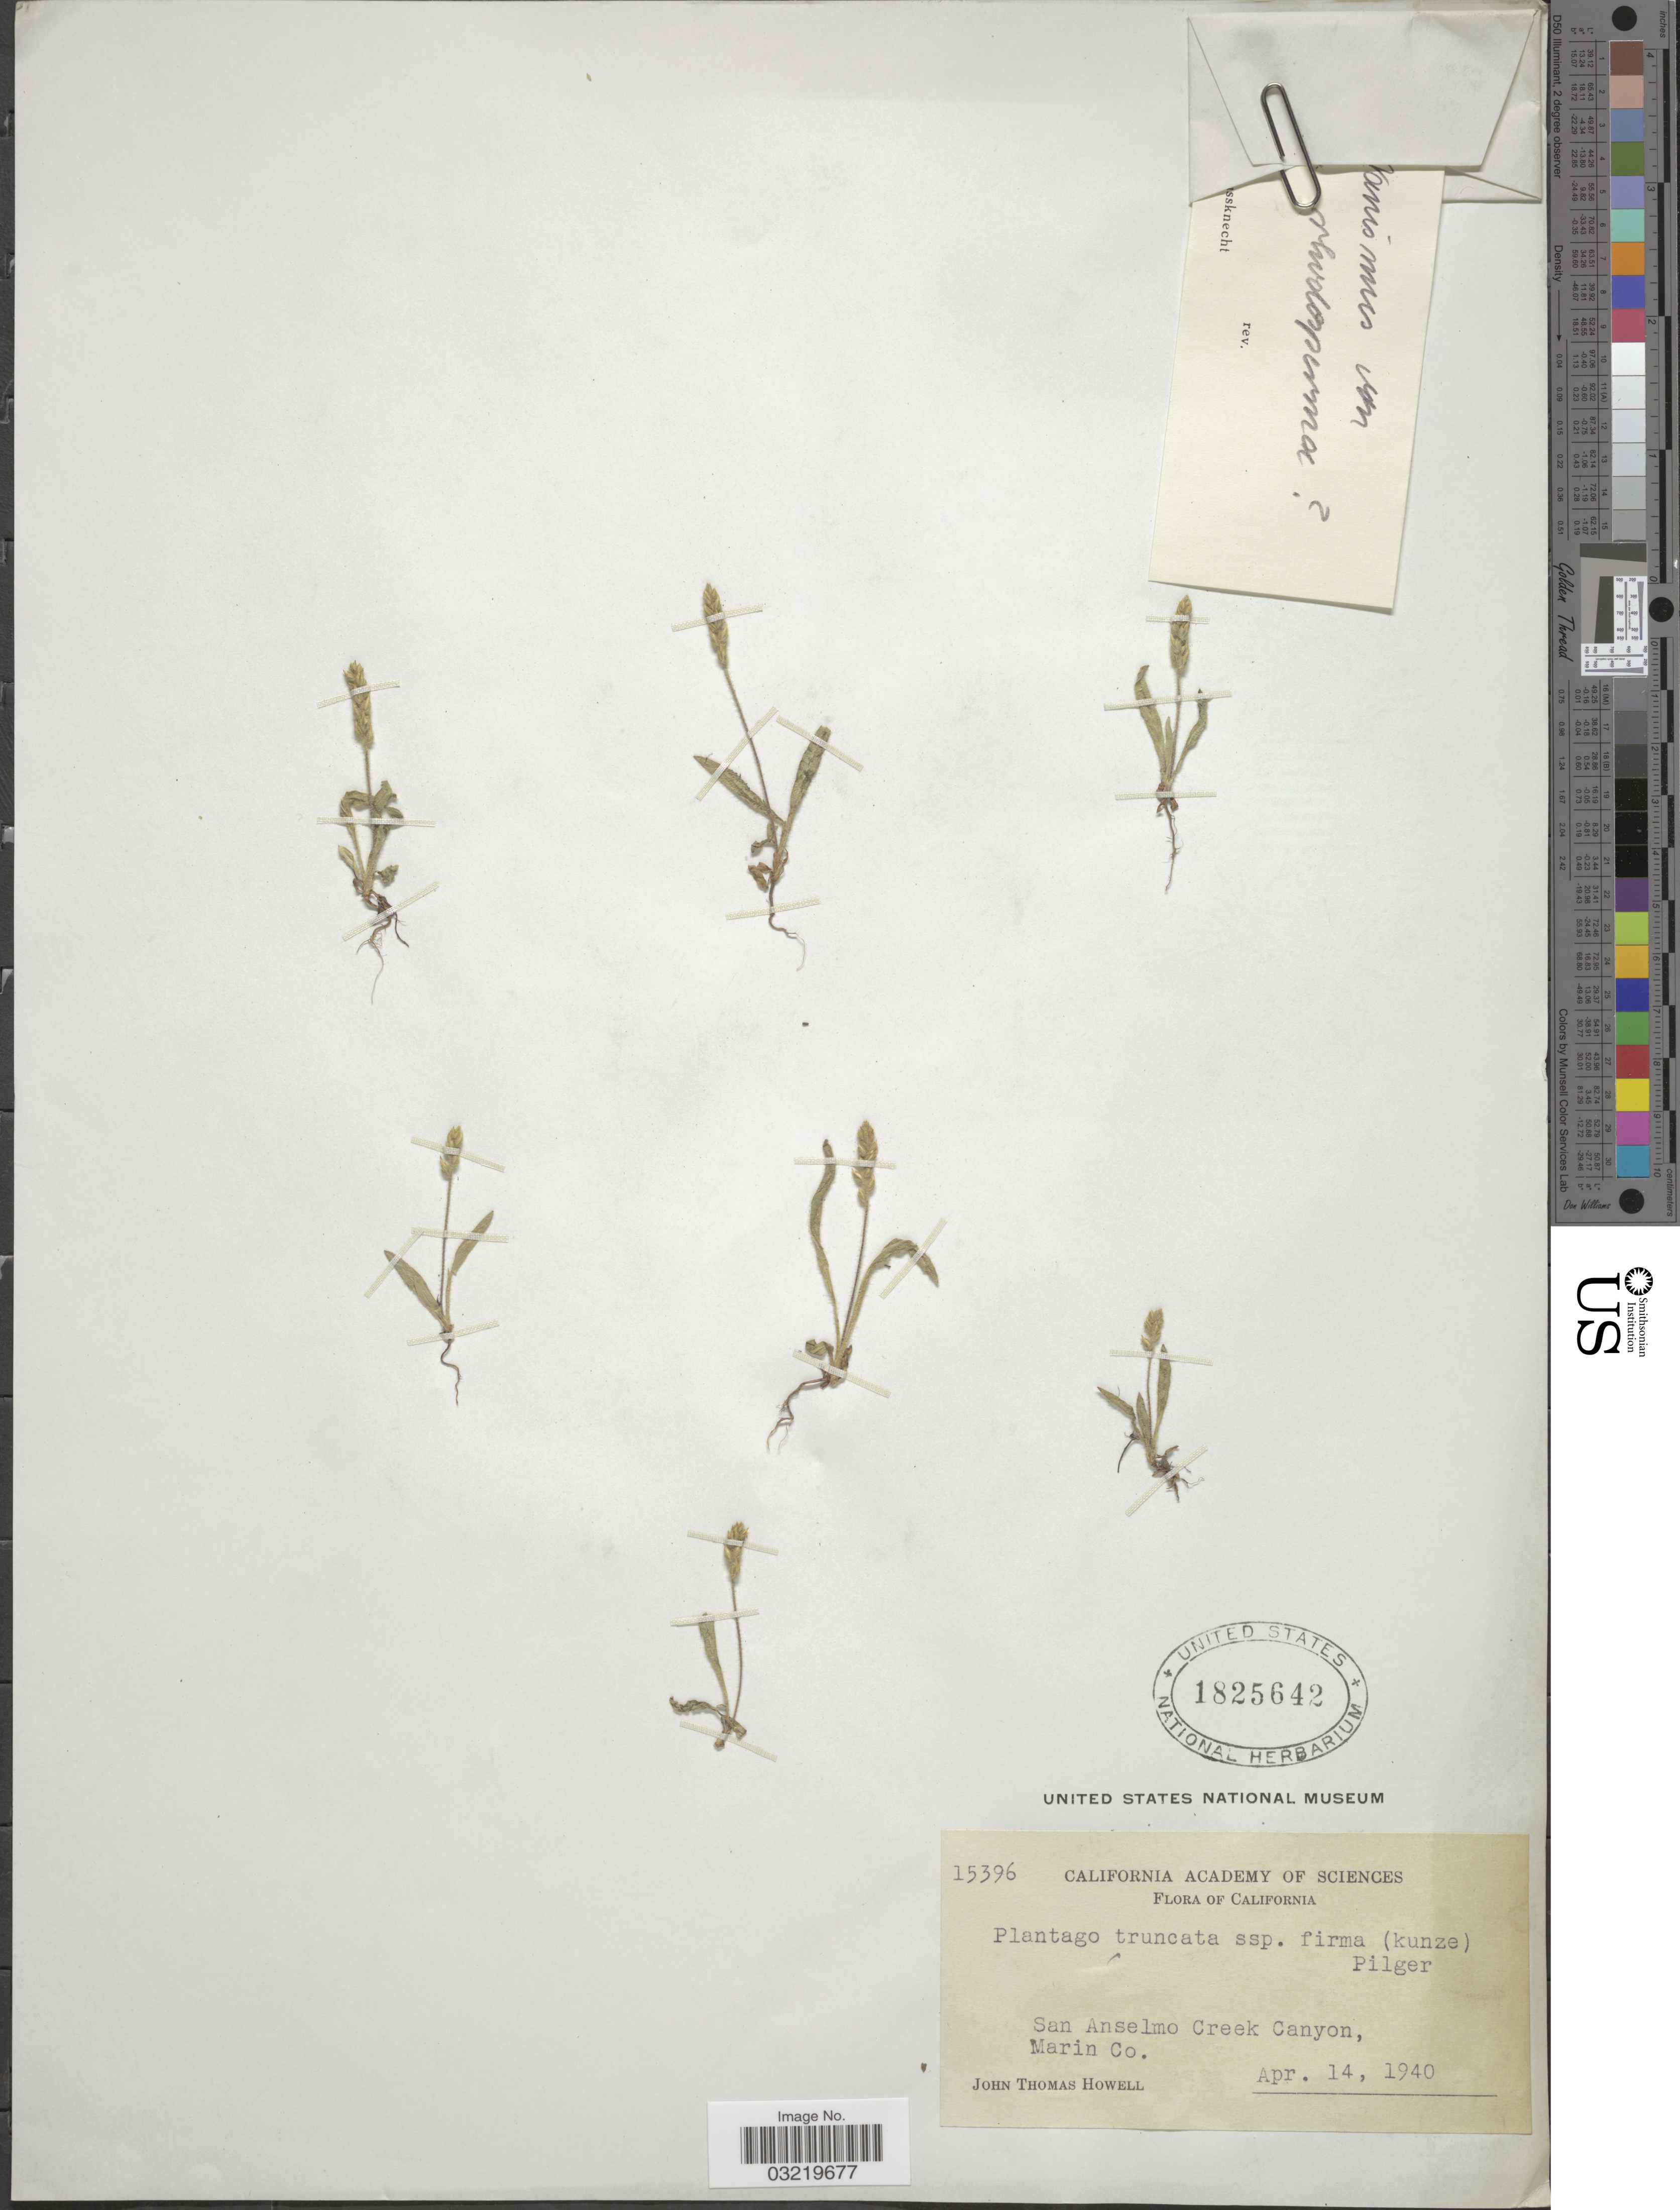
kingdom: Plantae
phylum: Tracheophyta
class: Magnoliopsida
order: Lamiales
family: Plantaginaceae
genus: Plantago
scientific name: Plantago truncata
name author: Cham. & Schltdl.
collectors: J. T. Howell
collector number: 15396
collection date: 1940-04-14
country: United States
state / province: California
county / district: Marin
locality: San Anselmo Creek Canyon, Marin Co.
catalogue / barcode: US 1825642